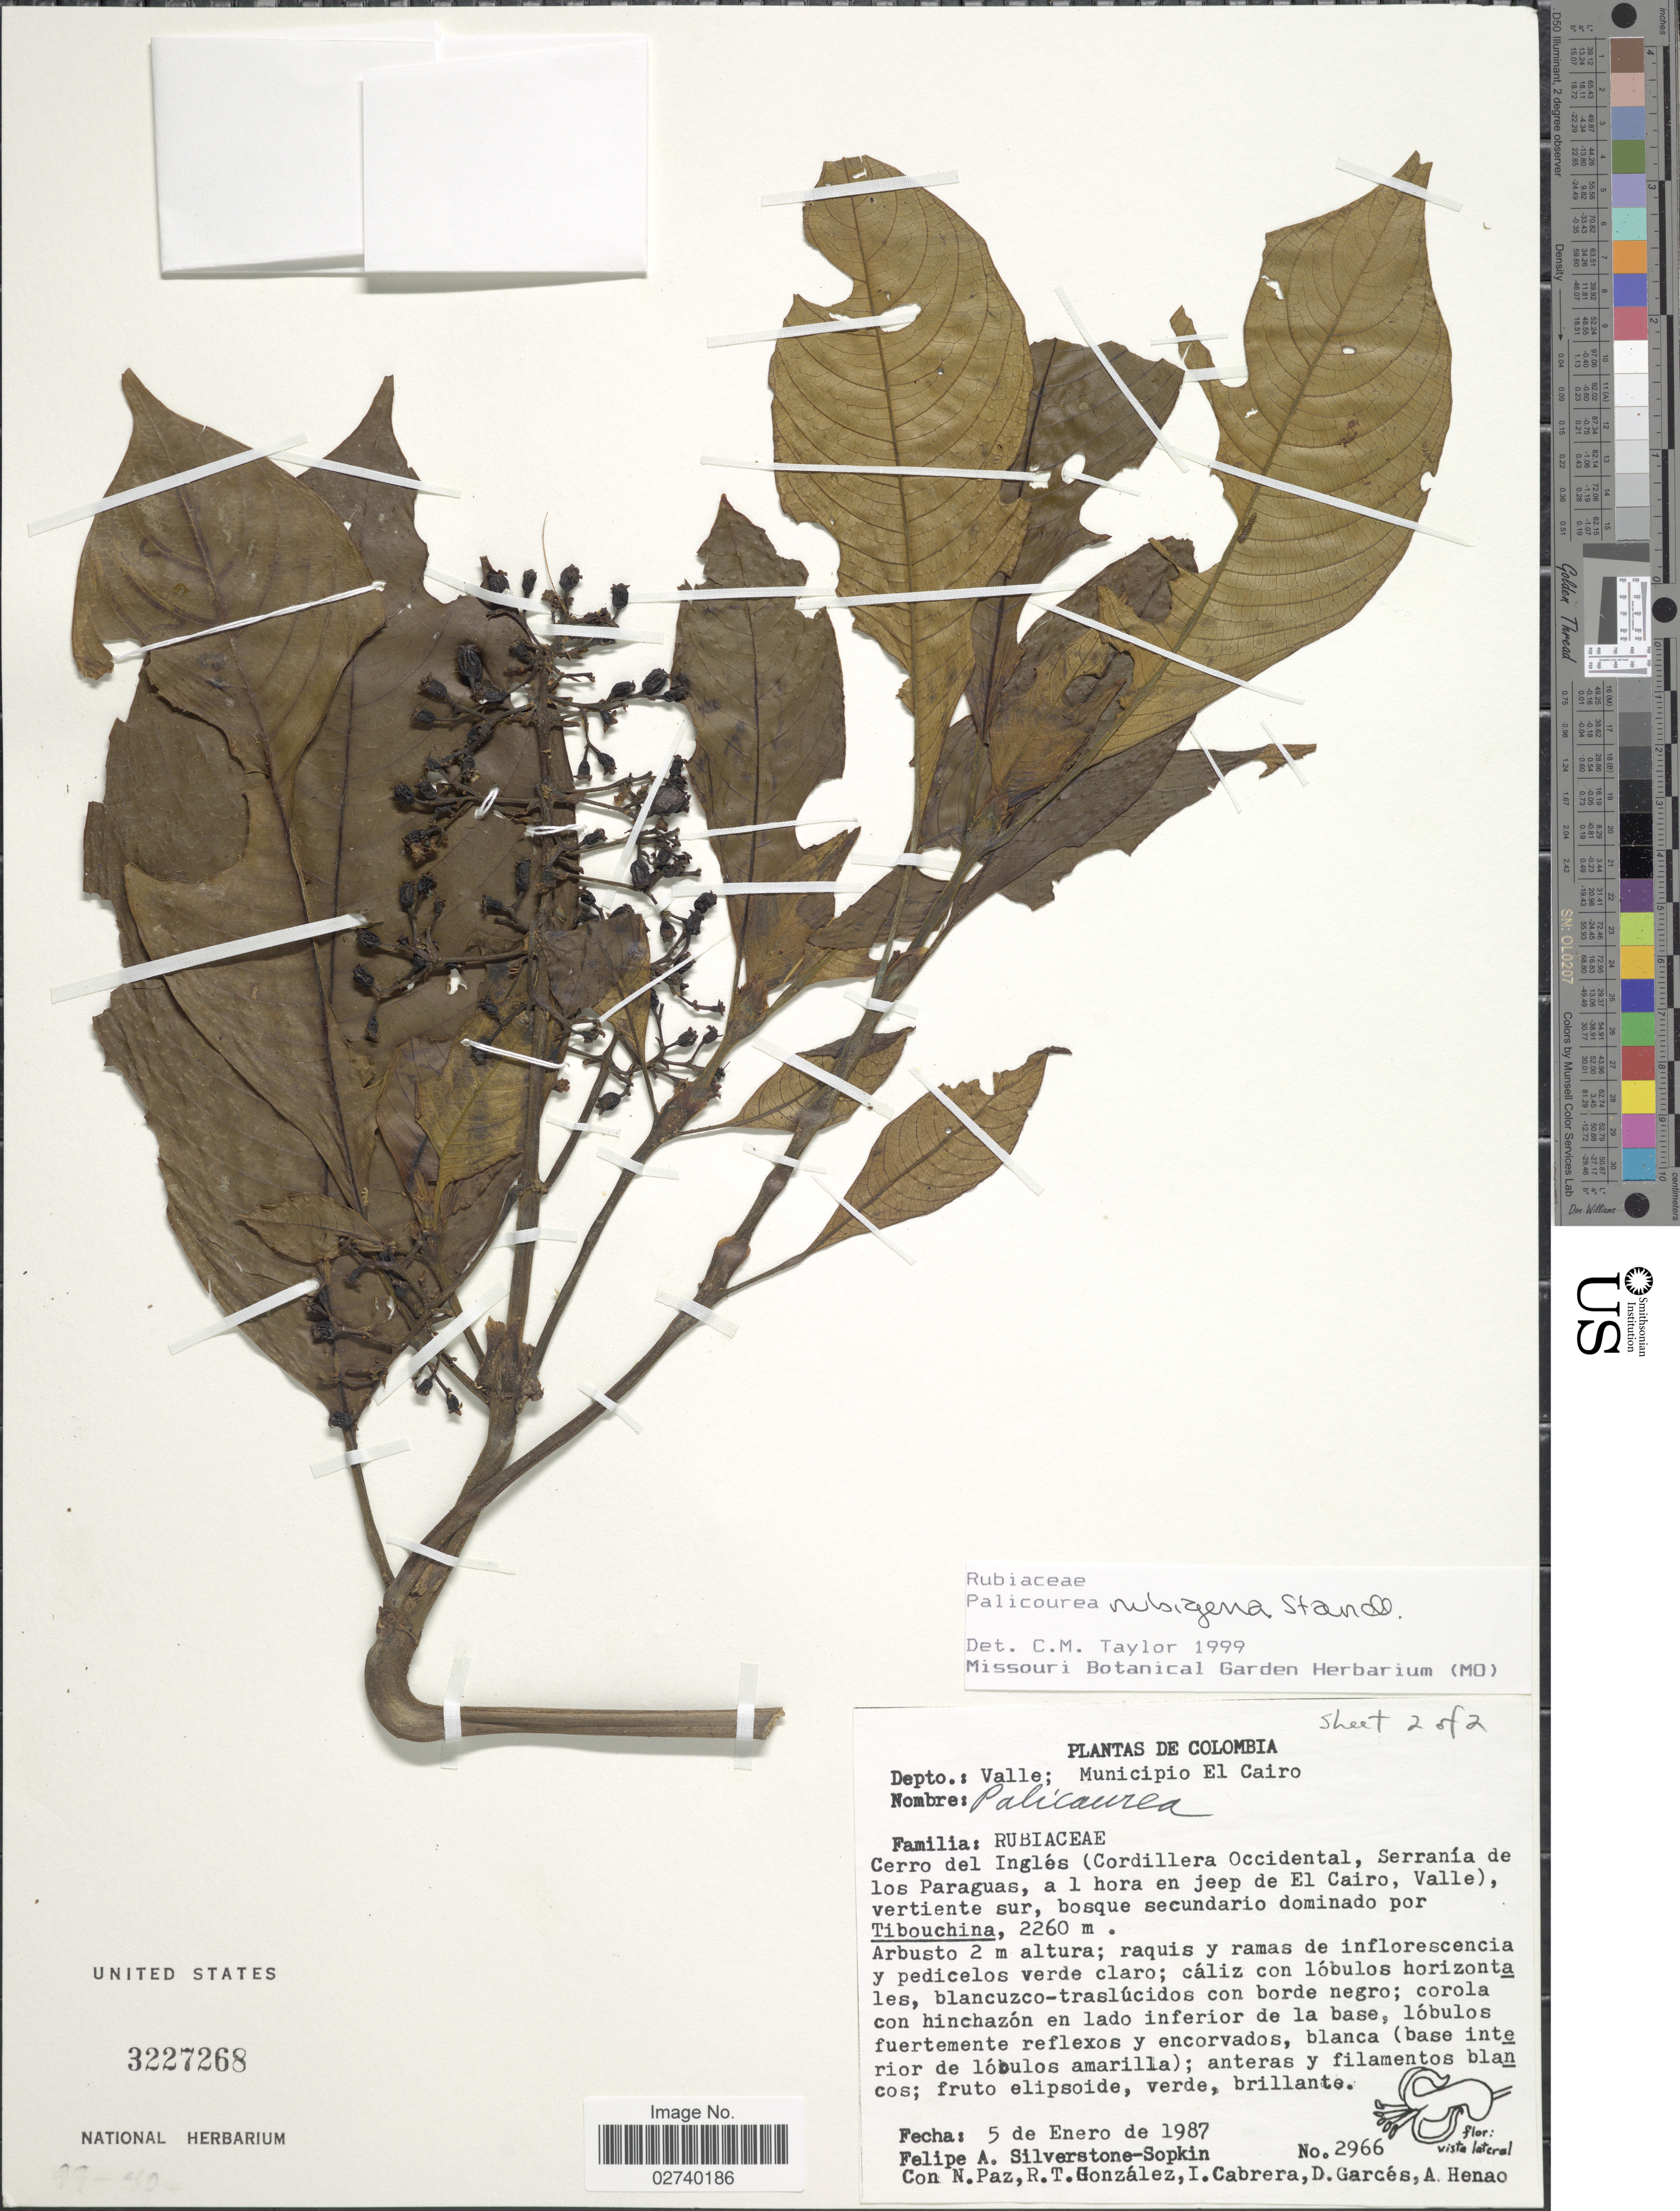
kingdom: Plantae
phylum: Tracheophyta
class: Magnoliopsida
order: Gentianales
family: Rubiaceae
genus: Palicourea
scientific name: Palicourea nubigena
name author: Standl.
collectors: P. A. Silverstone-Sopkin, N. Paz, R. Gonzalez, I. Cabrera & et al.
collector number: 2966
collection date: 1987-01-05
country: Colombia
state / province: Valle del Cauca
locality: Depto: Valle; Municipio El Cairo, Cerro del Ingles (Cordillera Occidental, Serrania de los Paraguas, a 1 hora en jeep de El Cairo, Valle)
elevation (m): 2260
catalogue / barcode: US 3227268